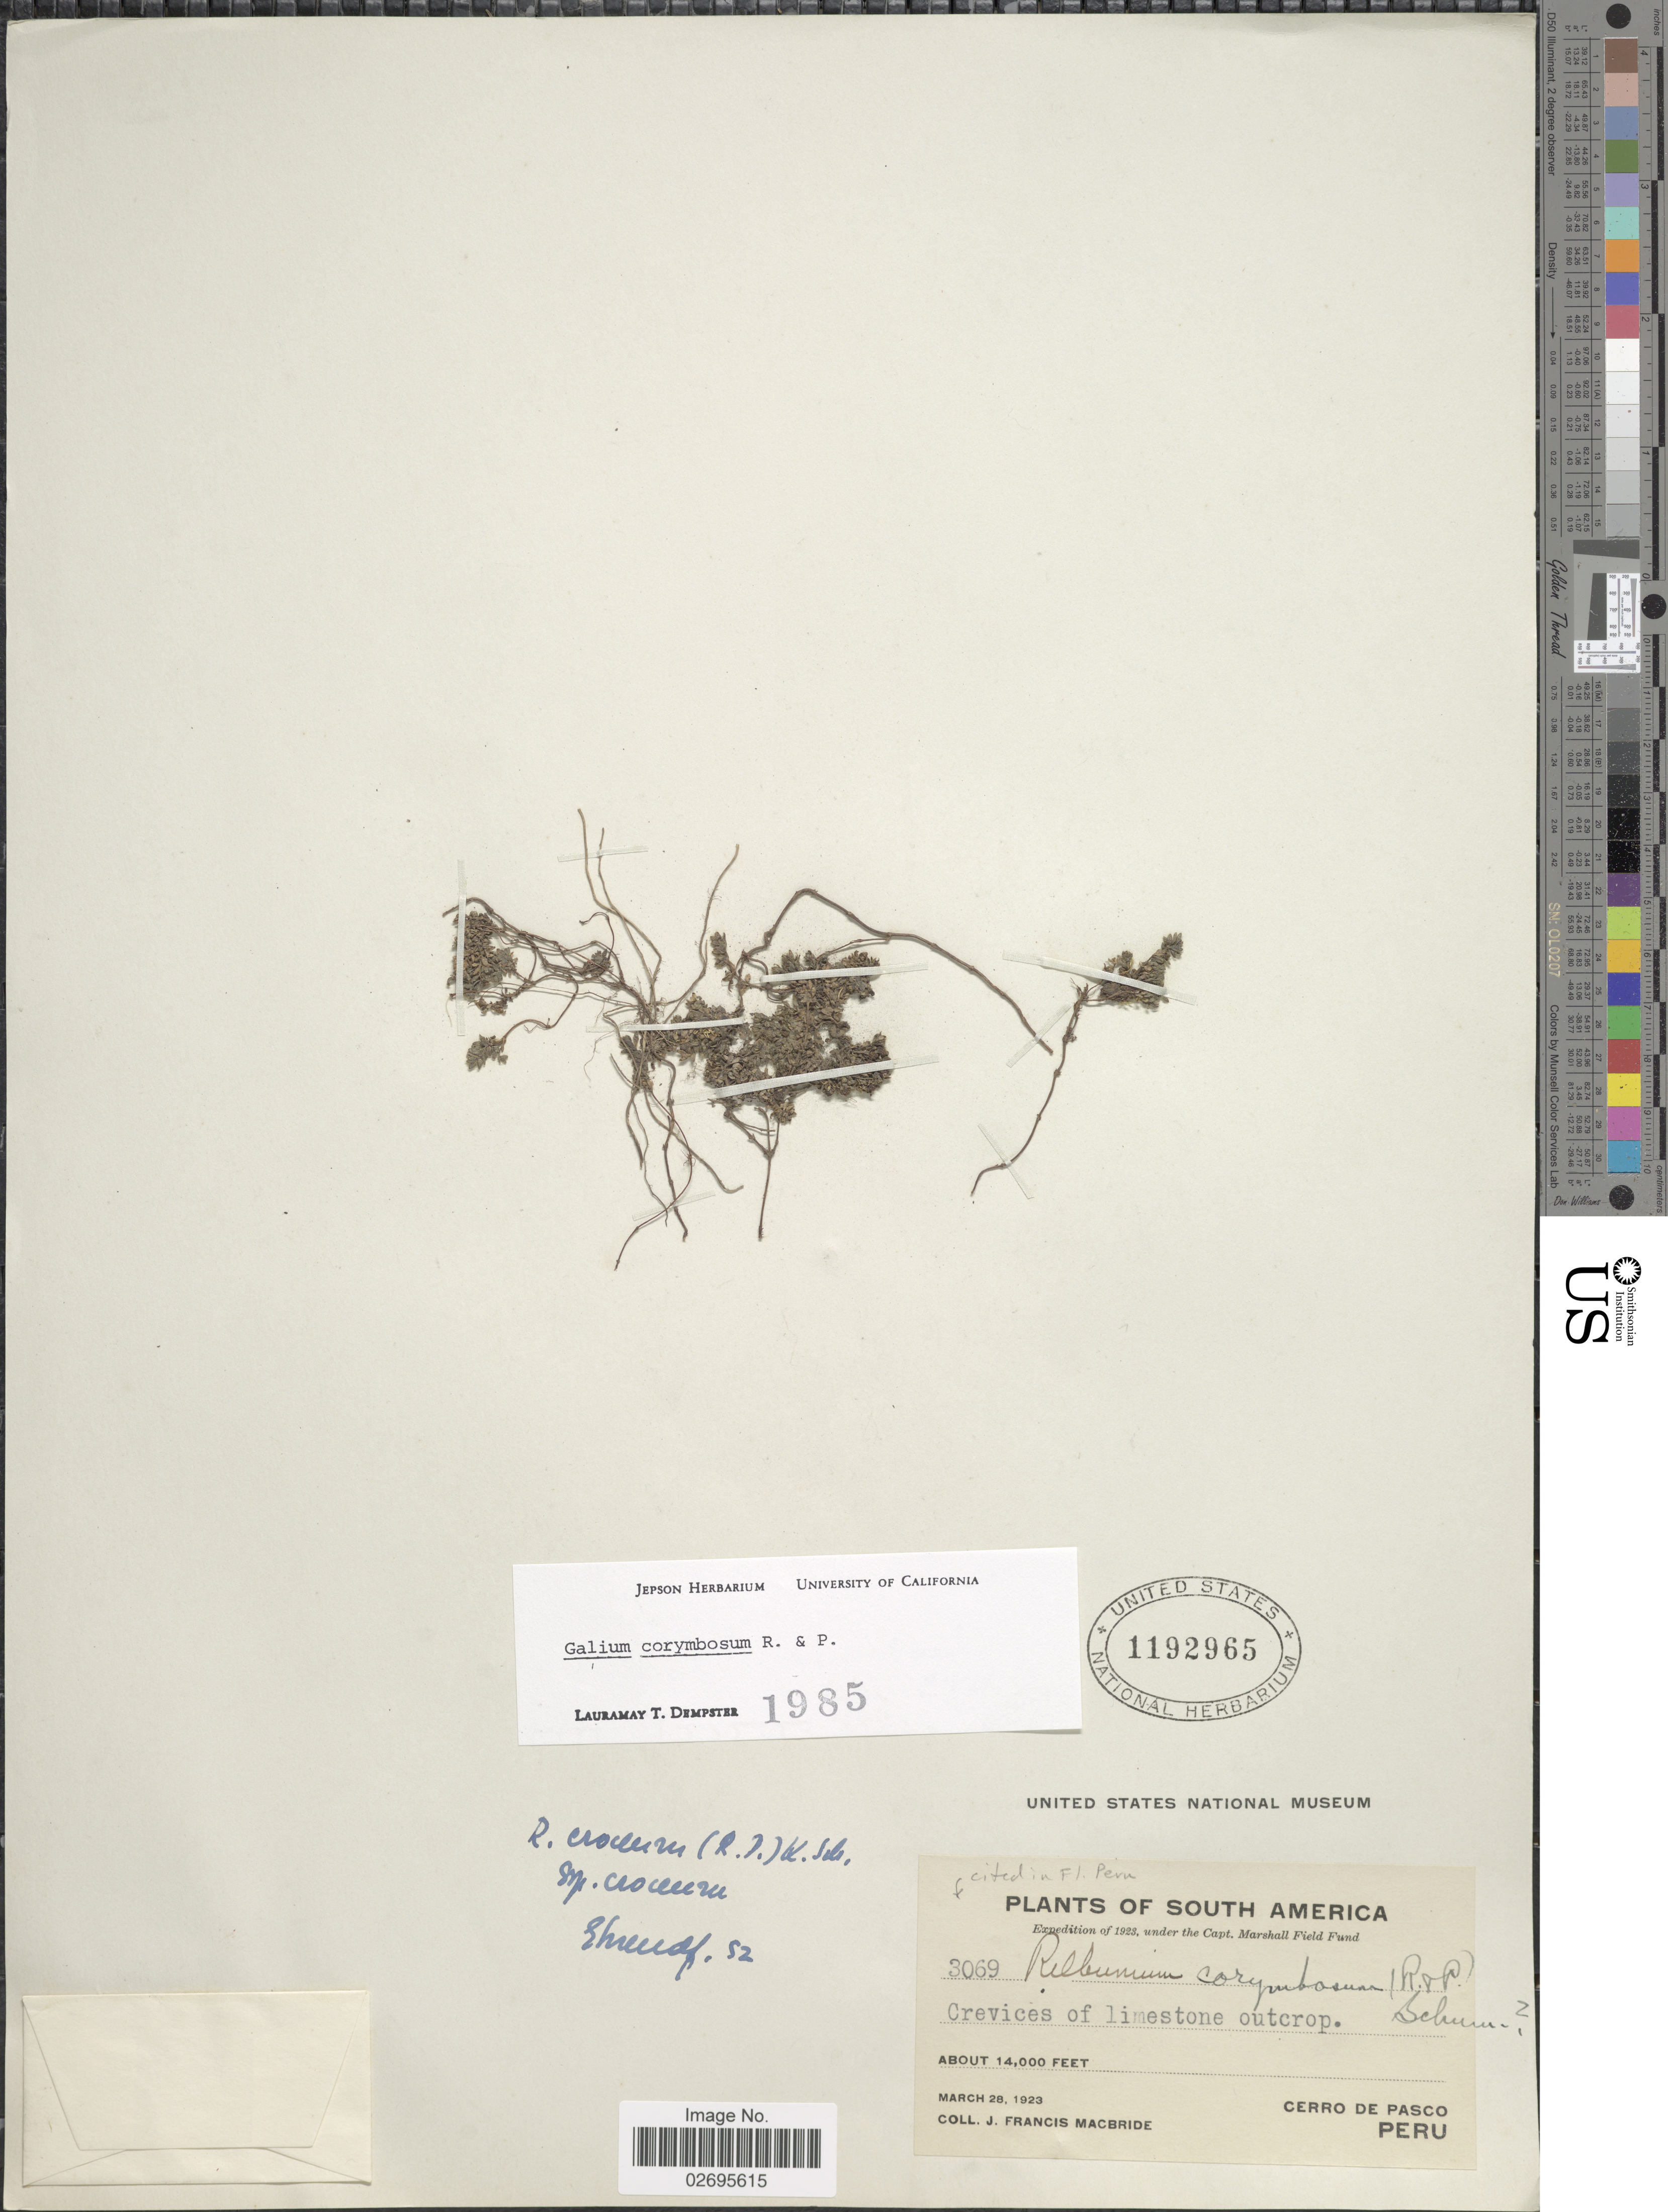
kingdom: Plantae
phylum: Tracheophyta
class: Magnoliopsida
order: Gentianales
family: Rubiaceae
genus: Galium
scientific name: Galium corymbosum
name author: Ruiz & Pav.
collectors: J. F. Macbride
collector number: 3069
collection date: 1923-03-28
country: Peru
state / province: Pasco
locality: Crevices of limestone outcrop, Cerro de Pasco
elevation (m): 4267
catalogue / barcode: US 1192965